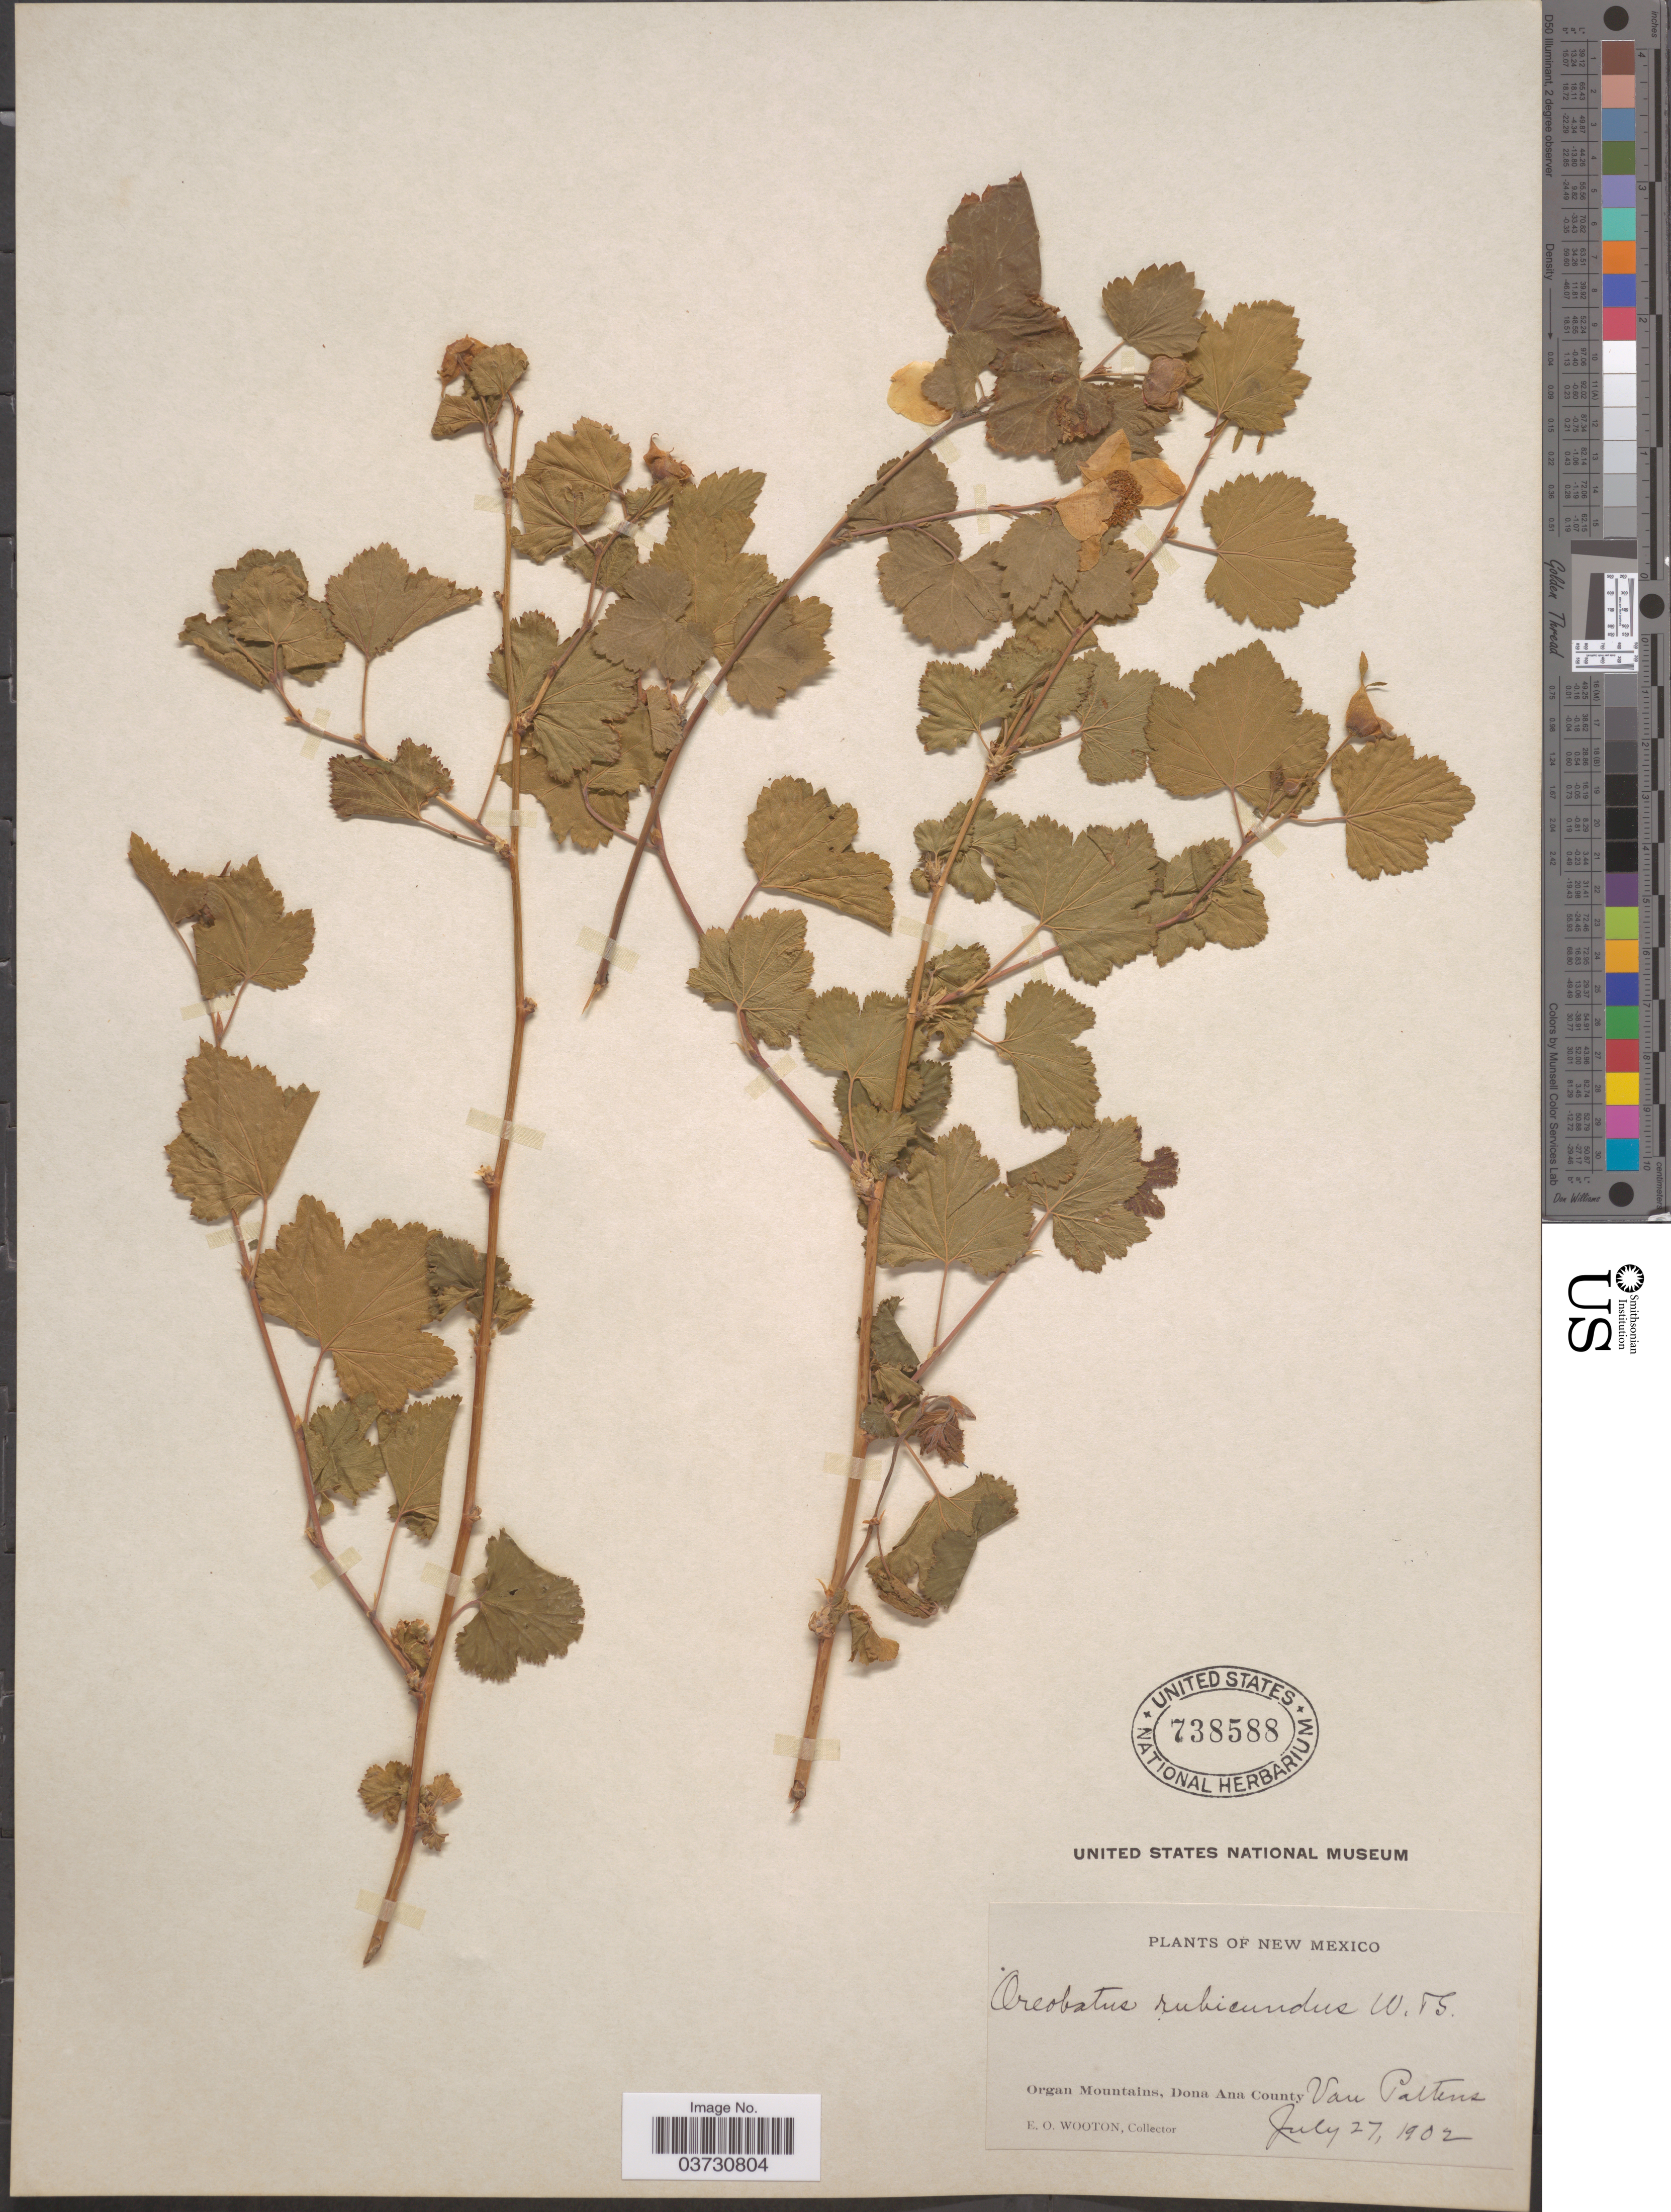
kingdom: Plantae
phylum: Tracheophyta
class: Magnoliopsida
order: Rosales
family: Rosaceae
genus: Rubus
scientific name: Rubus neomexicanus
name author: A. Gray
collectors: E. O. Wooton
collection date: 1902-07-27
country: United States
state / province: New Mexico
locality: Organ Mountains, Dona Ana County. Van Pattens.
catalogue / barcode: US 738588